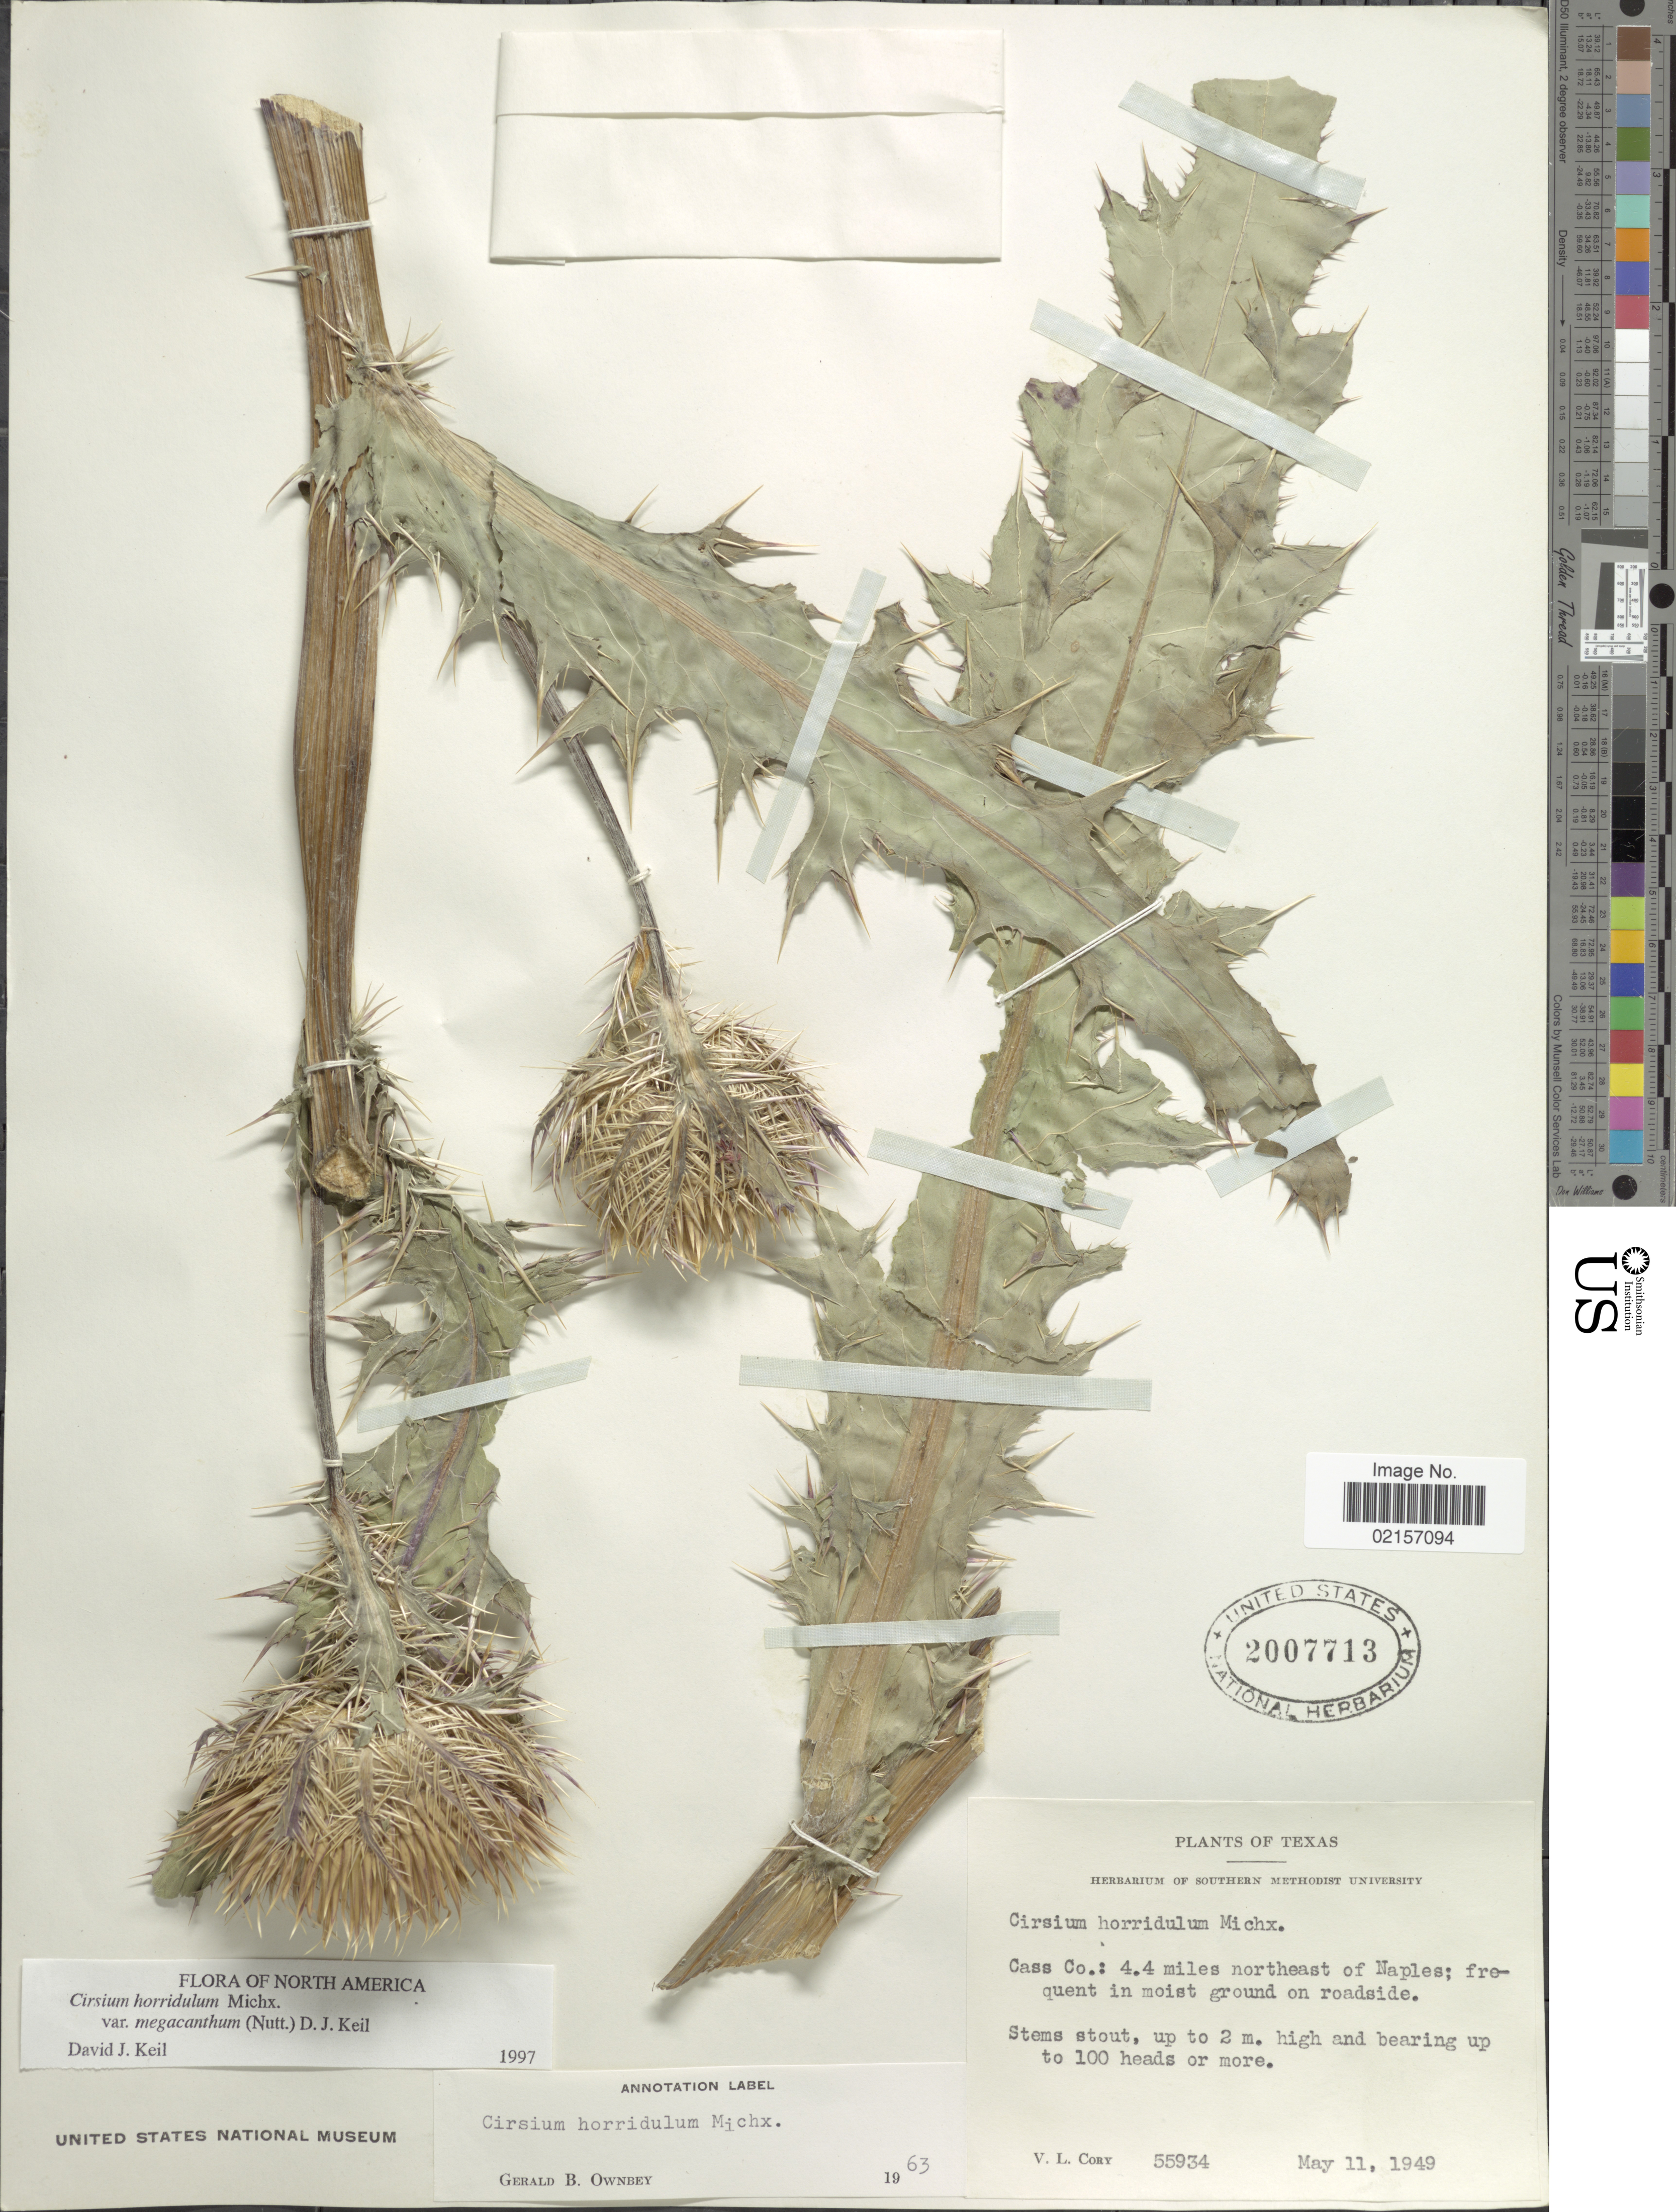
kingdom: Plantae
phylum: Tracheophyta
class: Magnoliopsida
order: Asterales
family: Asteraceae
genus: Cirsium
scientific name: Cirsium horridulum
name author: Michx.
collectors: V. Cory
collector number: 55934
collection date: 1949-05-11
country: United States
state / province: Texas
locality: Cass Co.: 4.4 miles northeast of naples; frequent in moist ground on roadside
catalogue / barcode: US 2007713